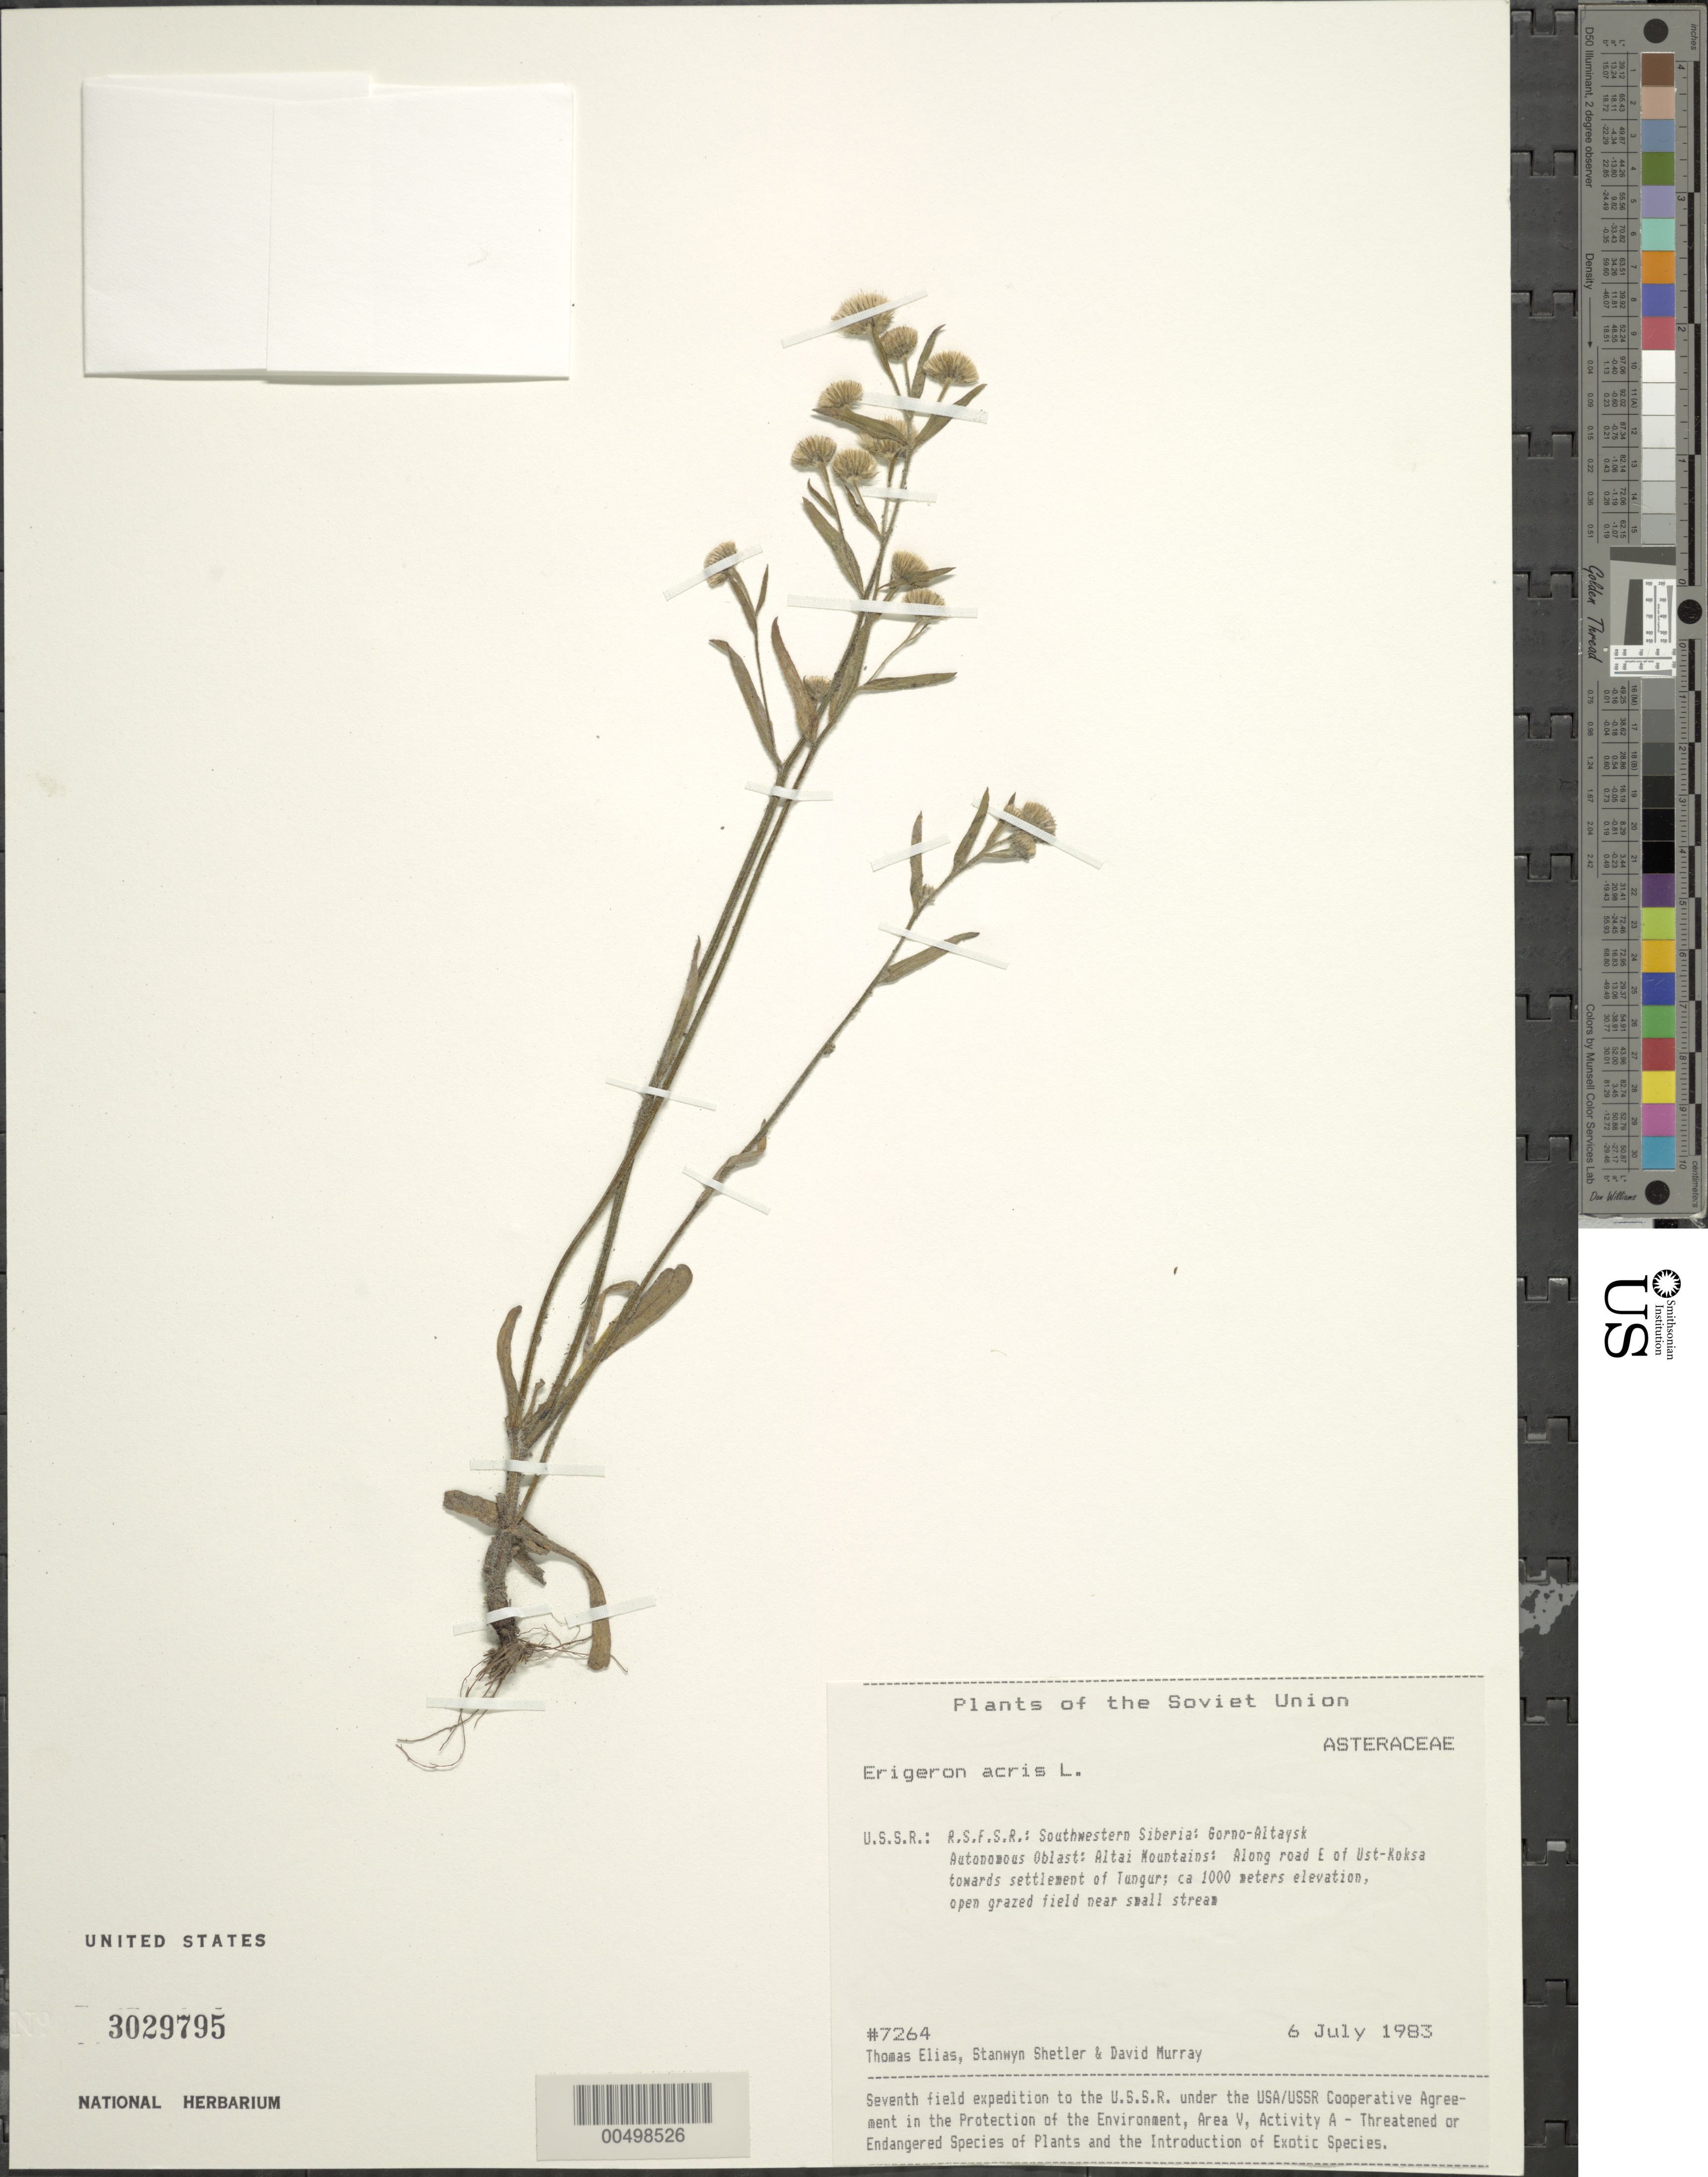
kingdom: Plantae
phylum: Tracheophyta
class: Magnoliopsida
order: Asterales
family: Asteraceae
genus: Erigeron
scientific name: Erigeron acris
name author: L.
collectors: T. Elias, S. Shetler & D. F. Murray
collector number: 7264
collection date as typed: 06 Jul 1983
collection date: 1983-07-06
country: Russian Federation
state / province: Altai Republic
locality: Altai Mountains, along road E of Ust-Koksa towards settlement of Tungur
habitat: open grazed field near small stream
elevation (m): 1000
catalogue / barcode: US 3029795